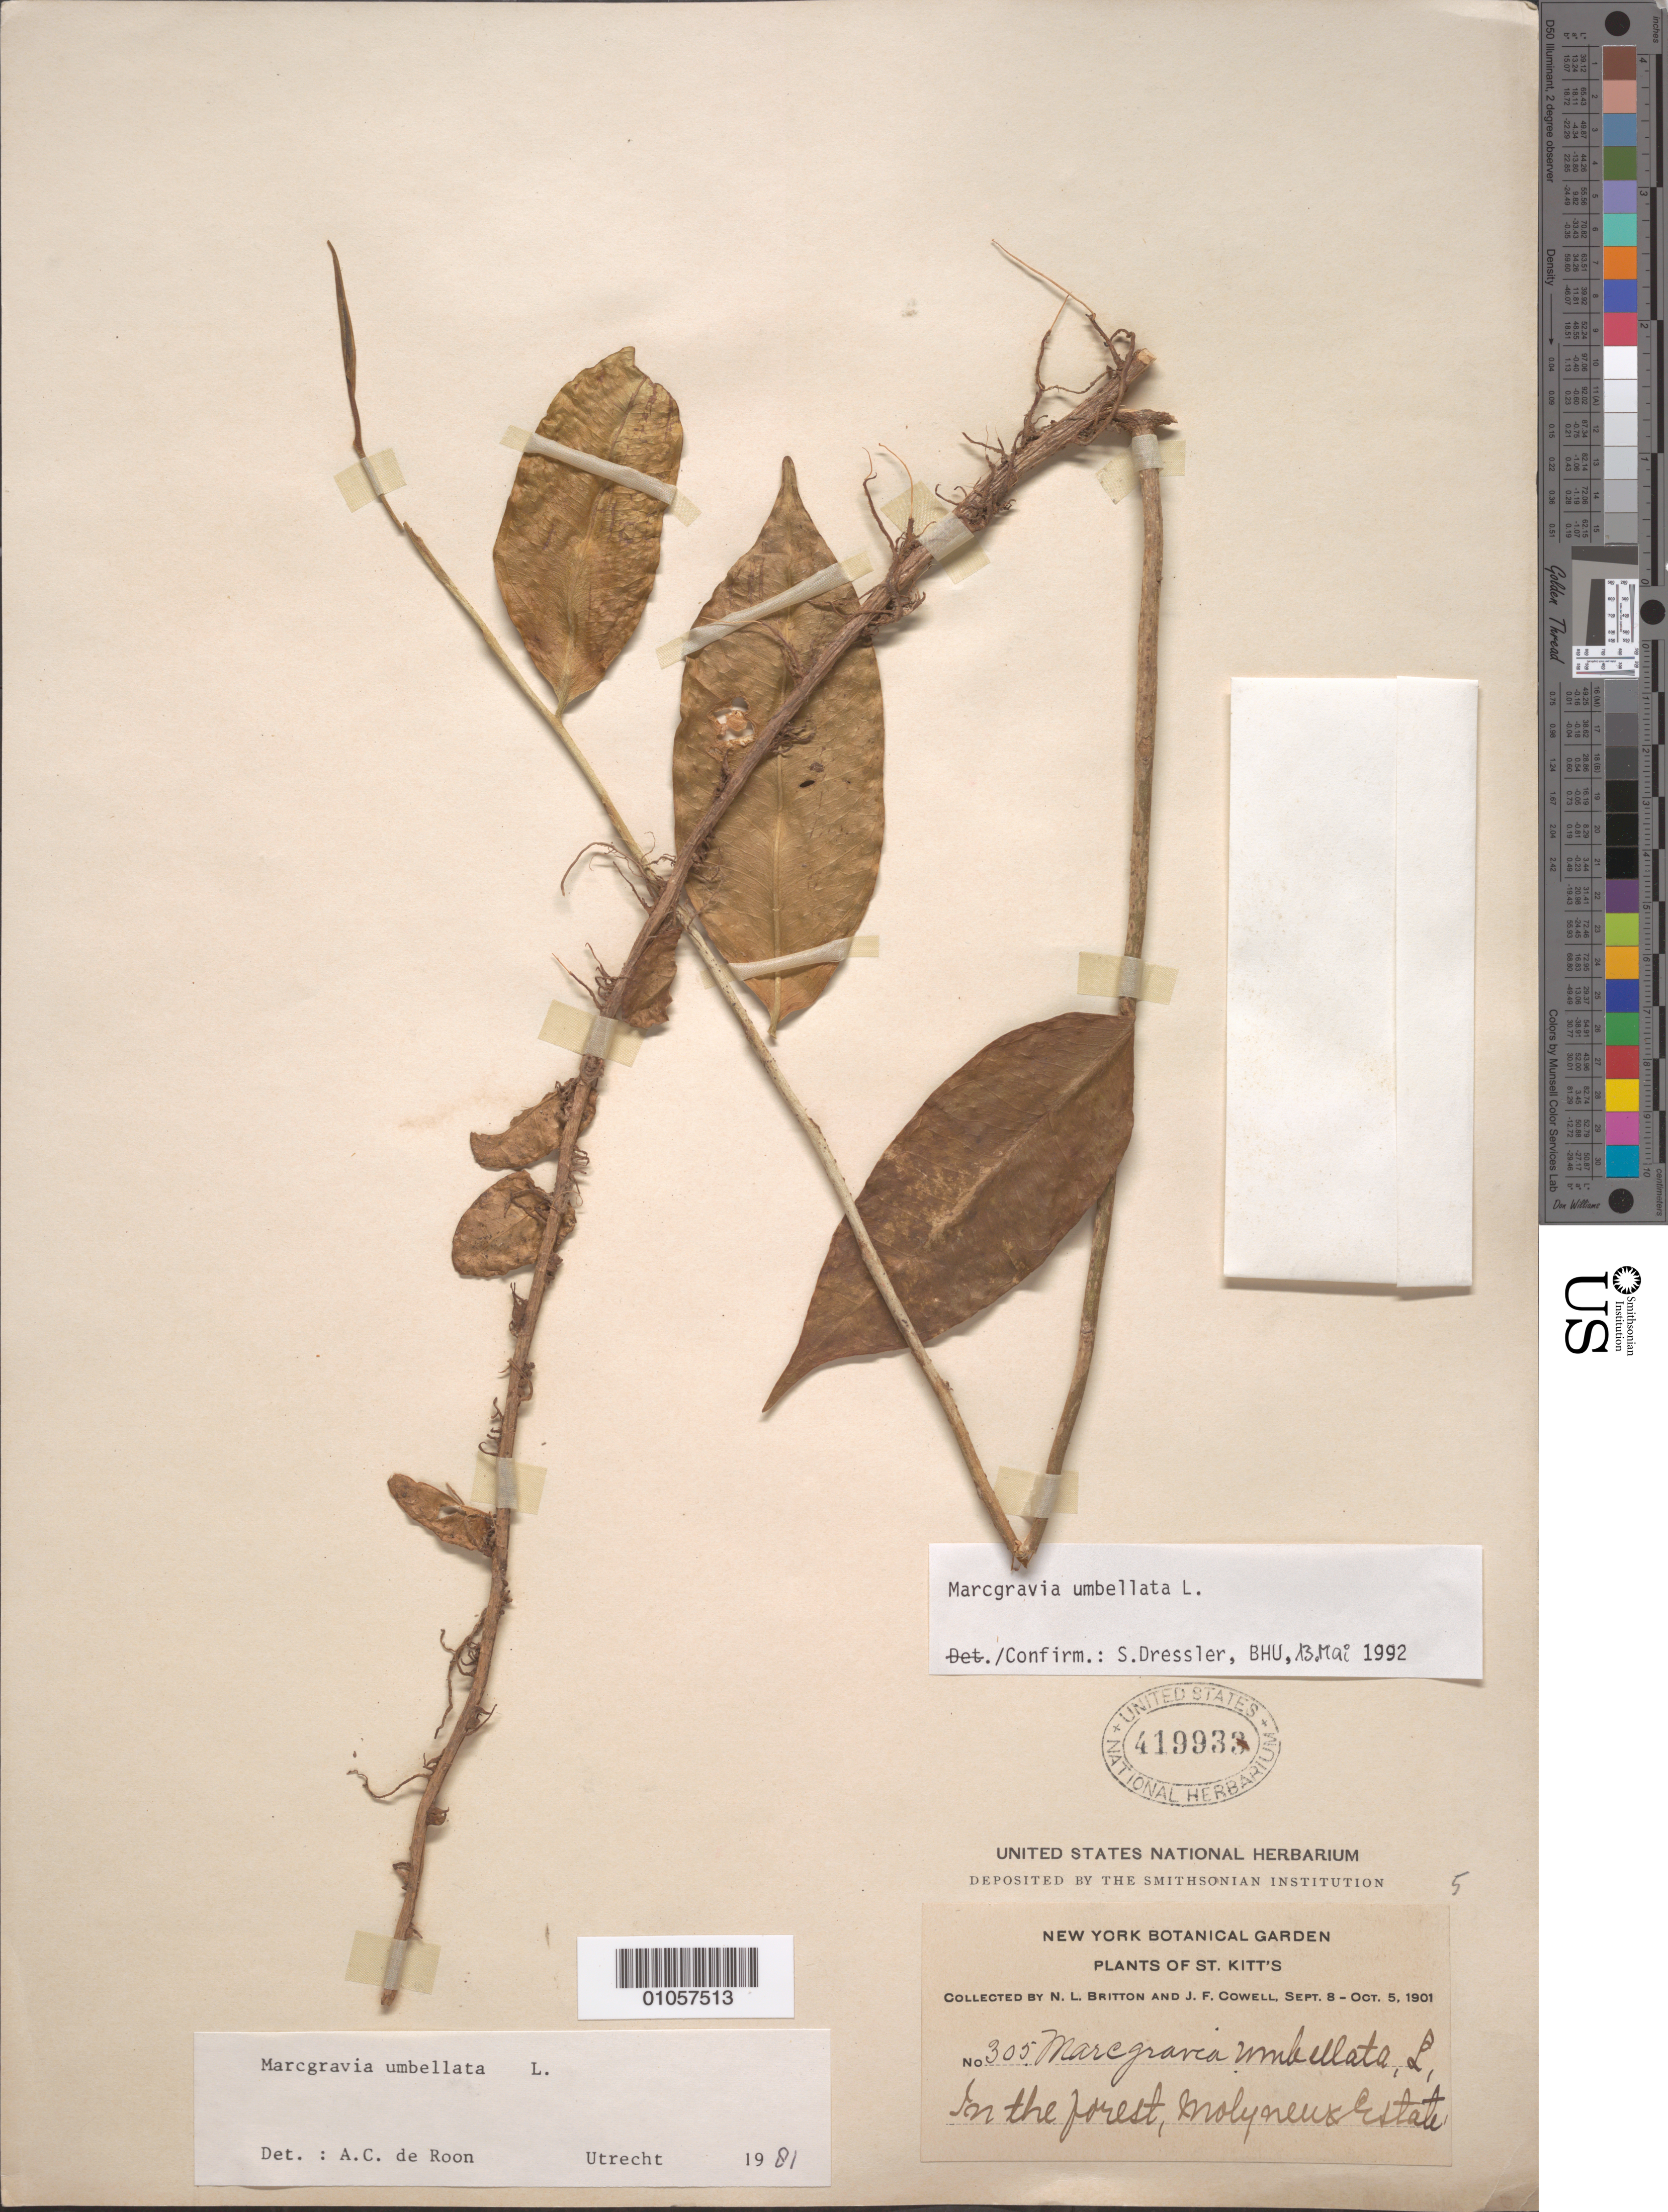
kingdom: Plantae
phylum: Tracheophyta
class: Magnoliopsida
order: Ericales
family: Marcgraviaceae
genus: Marcgravia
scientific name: Marcgravia umbellata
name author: L.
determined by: Dressler, S., (FR), Forschungsinstitut Und Naturmuseum Senckenberg (GERMANY)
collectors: N. Britton & J. F. Cowell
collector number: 305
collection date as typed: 08 Sep 1901 to 05 Oct 1901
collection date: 1901-09-08/1901-10-05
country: St. Christopher-Nevis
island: St. Christopher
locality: Molynews Estate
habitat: Forest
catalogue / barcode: US 419933